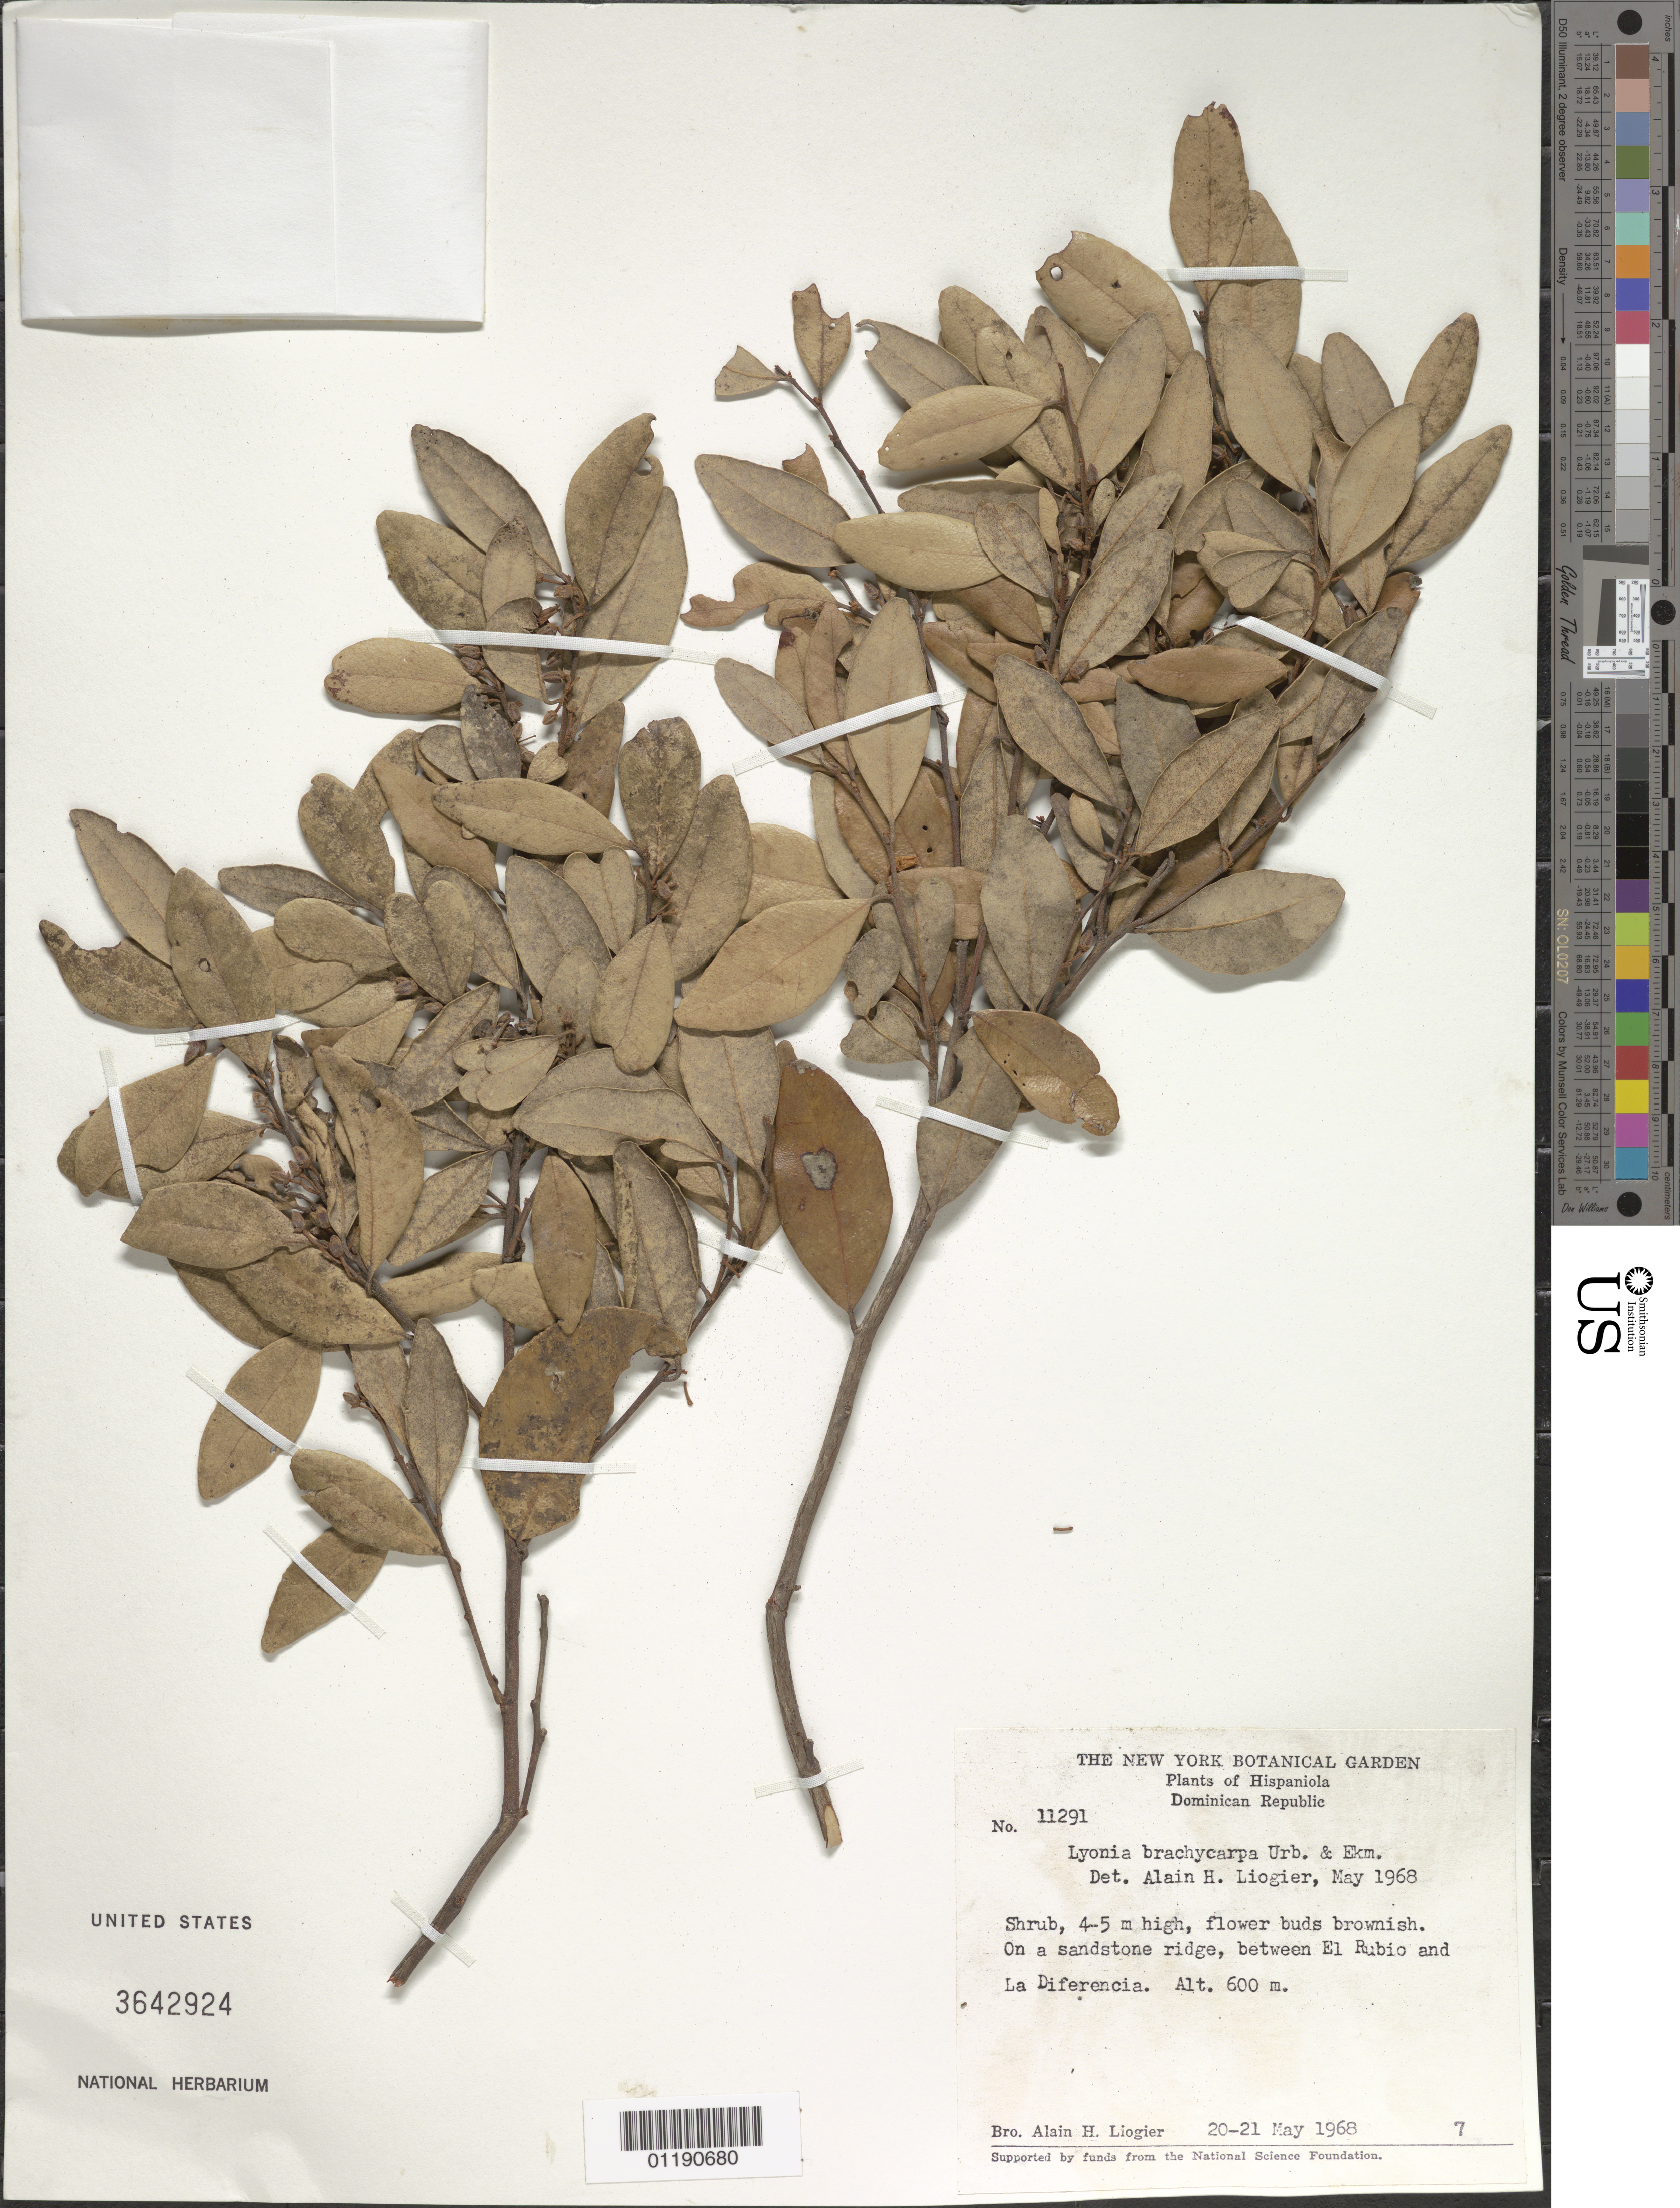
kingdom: Plantae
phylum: Tracheophyta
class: Magnoliopsida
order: Ericales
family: Ericaceae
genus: Lyonia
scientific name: Lyonia brachycarpa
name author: Urb. & Ekman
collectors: A. H. Liogier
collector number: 11291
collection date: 1968-05-20/1968-05-21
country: Dominican Republic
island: Hispaniola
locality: between El Rubio and La Diferencia.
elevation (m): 600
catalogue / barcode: US 3642924